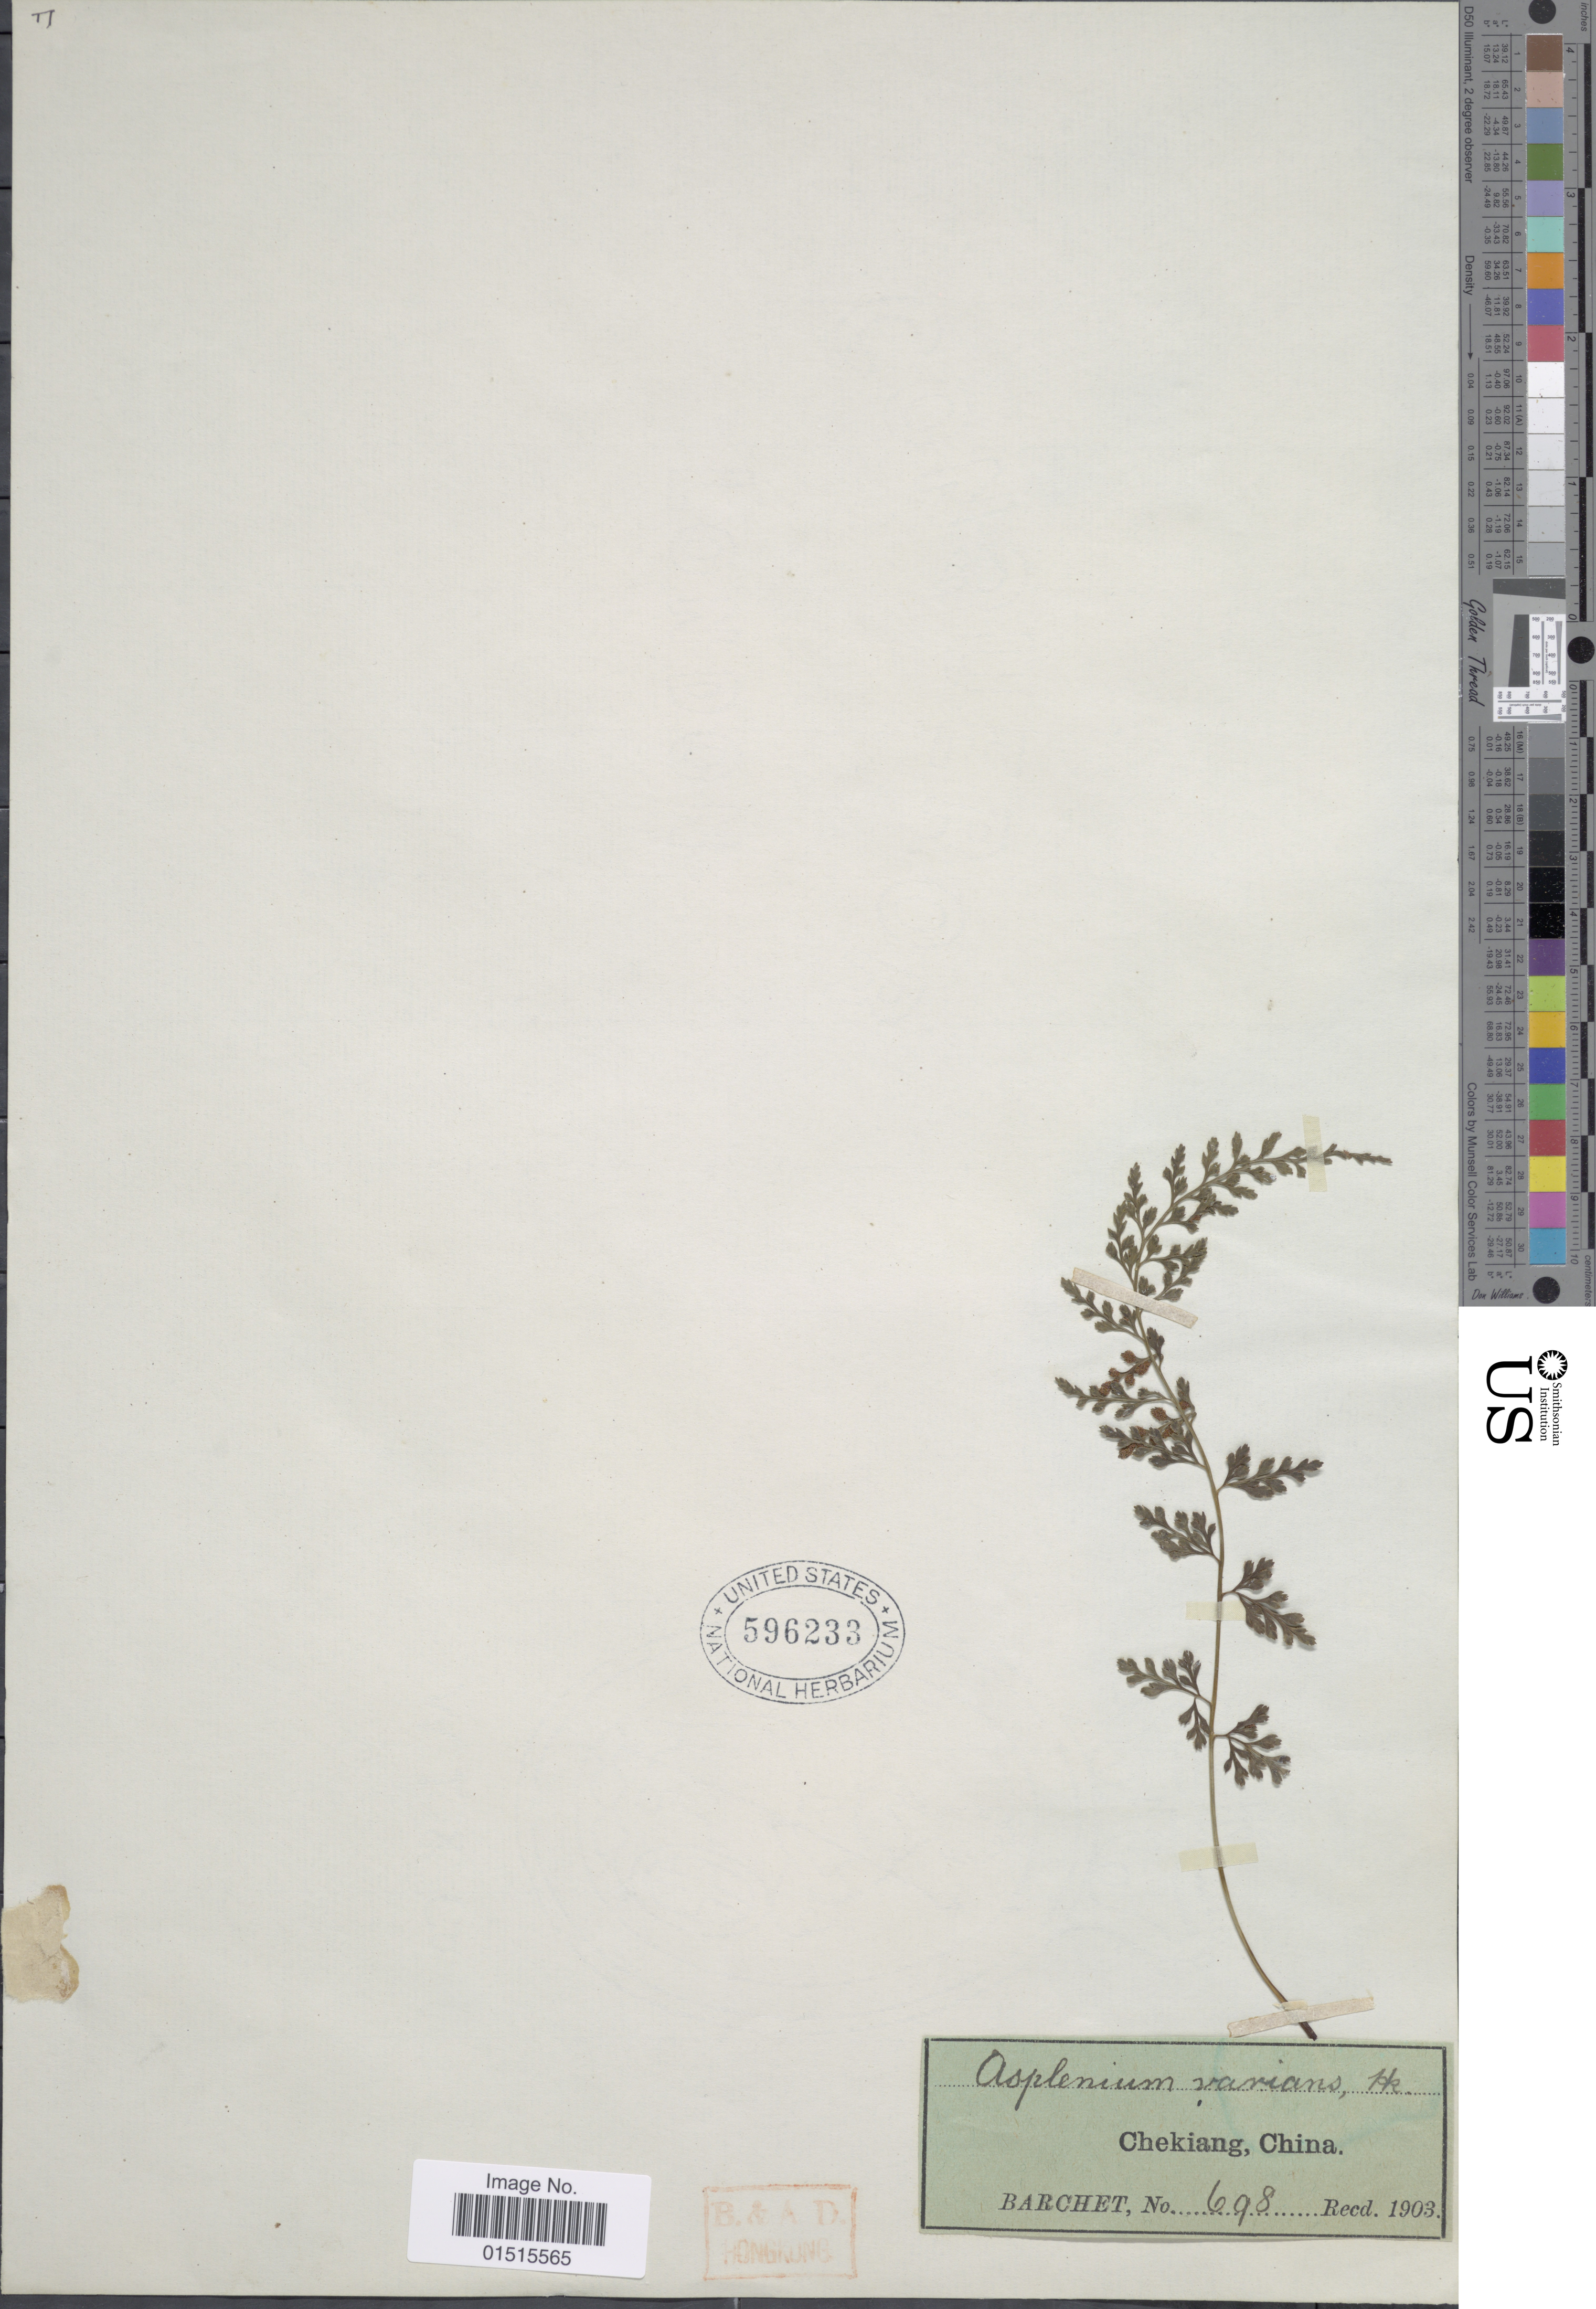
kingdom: Plantae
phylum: Tracheophyta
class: Polypodiopsida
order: Polypodiales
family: Aspleniaceae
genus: Asplenium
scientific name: Asplenium sarelii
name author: Hook.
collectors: Barchet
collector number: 698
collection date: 1903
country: China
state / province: Zhejiang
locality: Chekiang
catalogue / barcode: US 596233